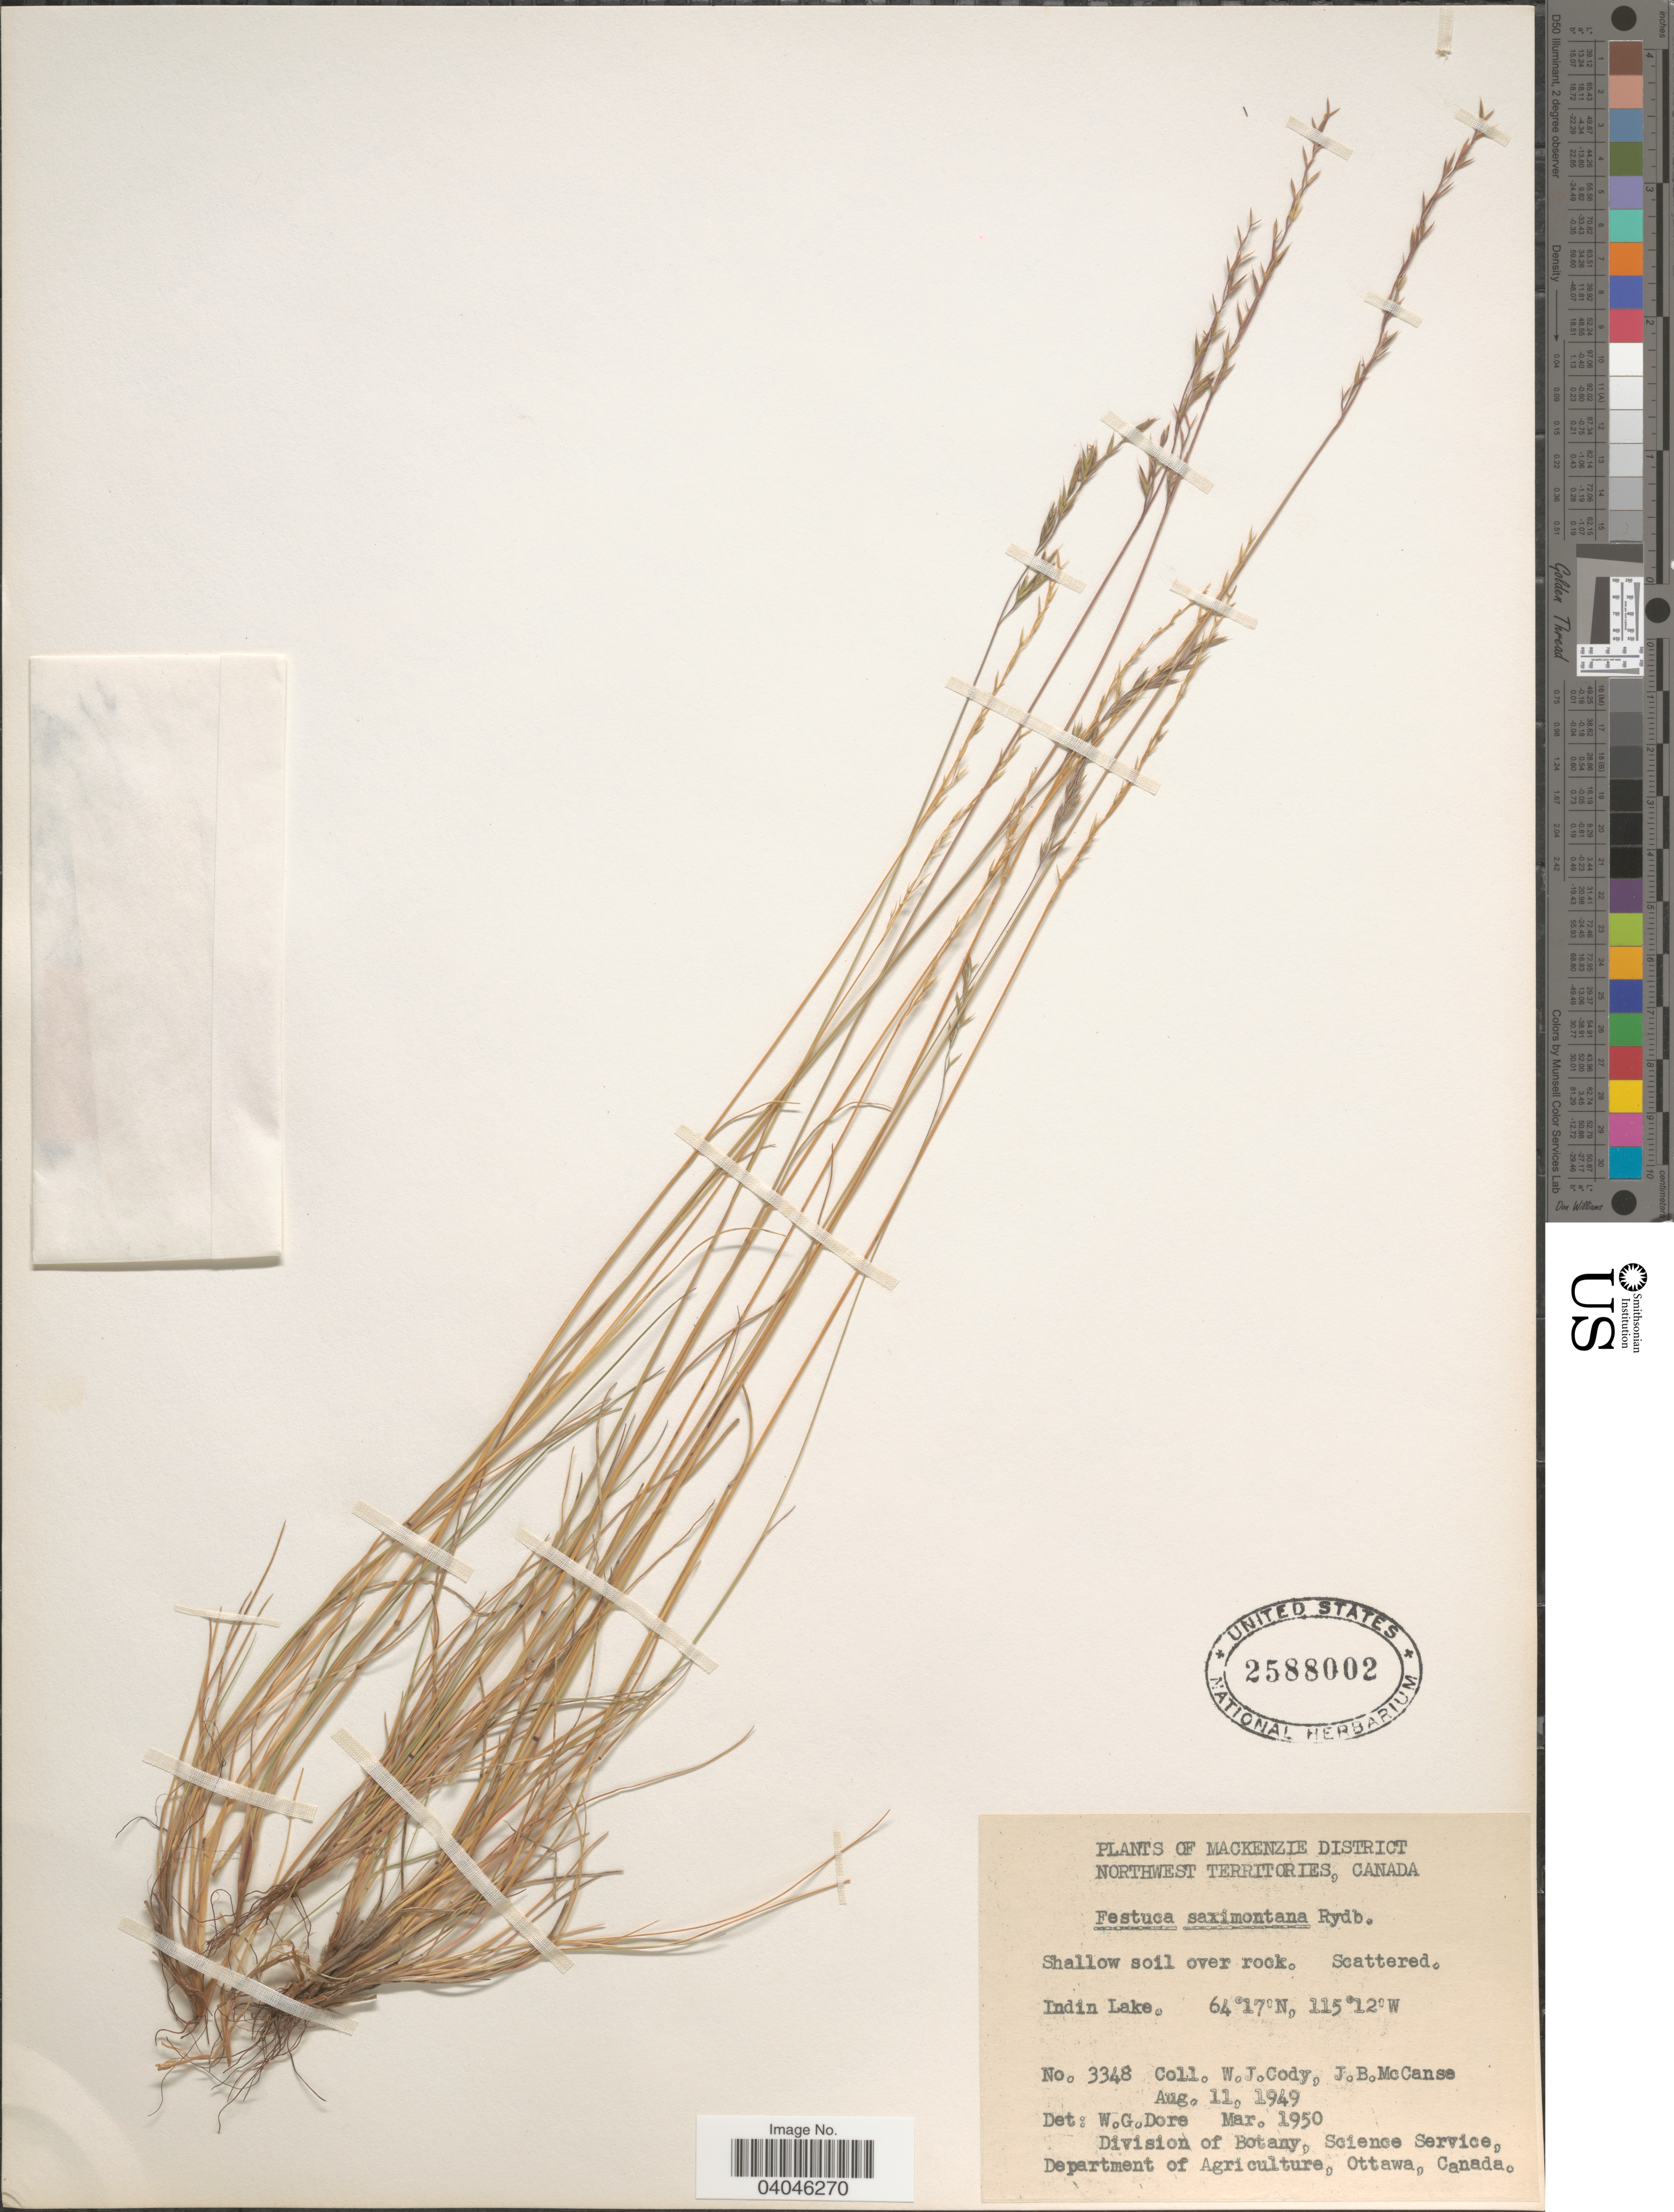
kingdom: Plantae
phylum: Tracheophyta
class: Liliopsida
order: Poales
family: Poaceae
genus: Festuca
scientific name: Festuca saximontana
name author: Rydb.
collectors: W. Cody & J. McCanse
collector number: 3348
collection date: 1949-08-11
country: Canada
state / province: Northwest Territories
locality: Mackenzie District. Indin Lake.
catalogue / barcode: US 2588002